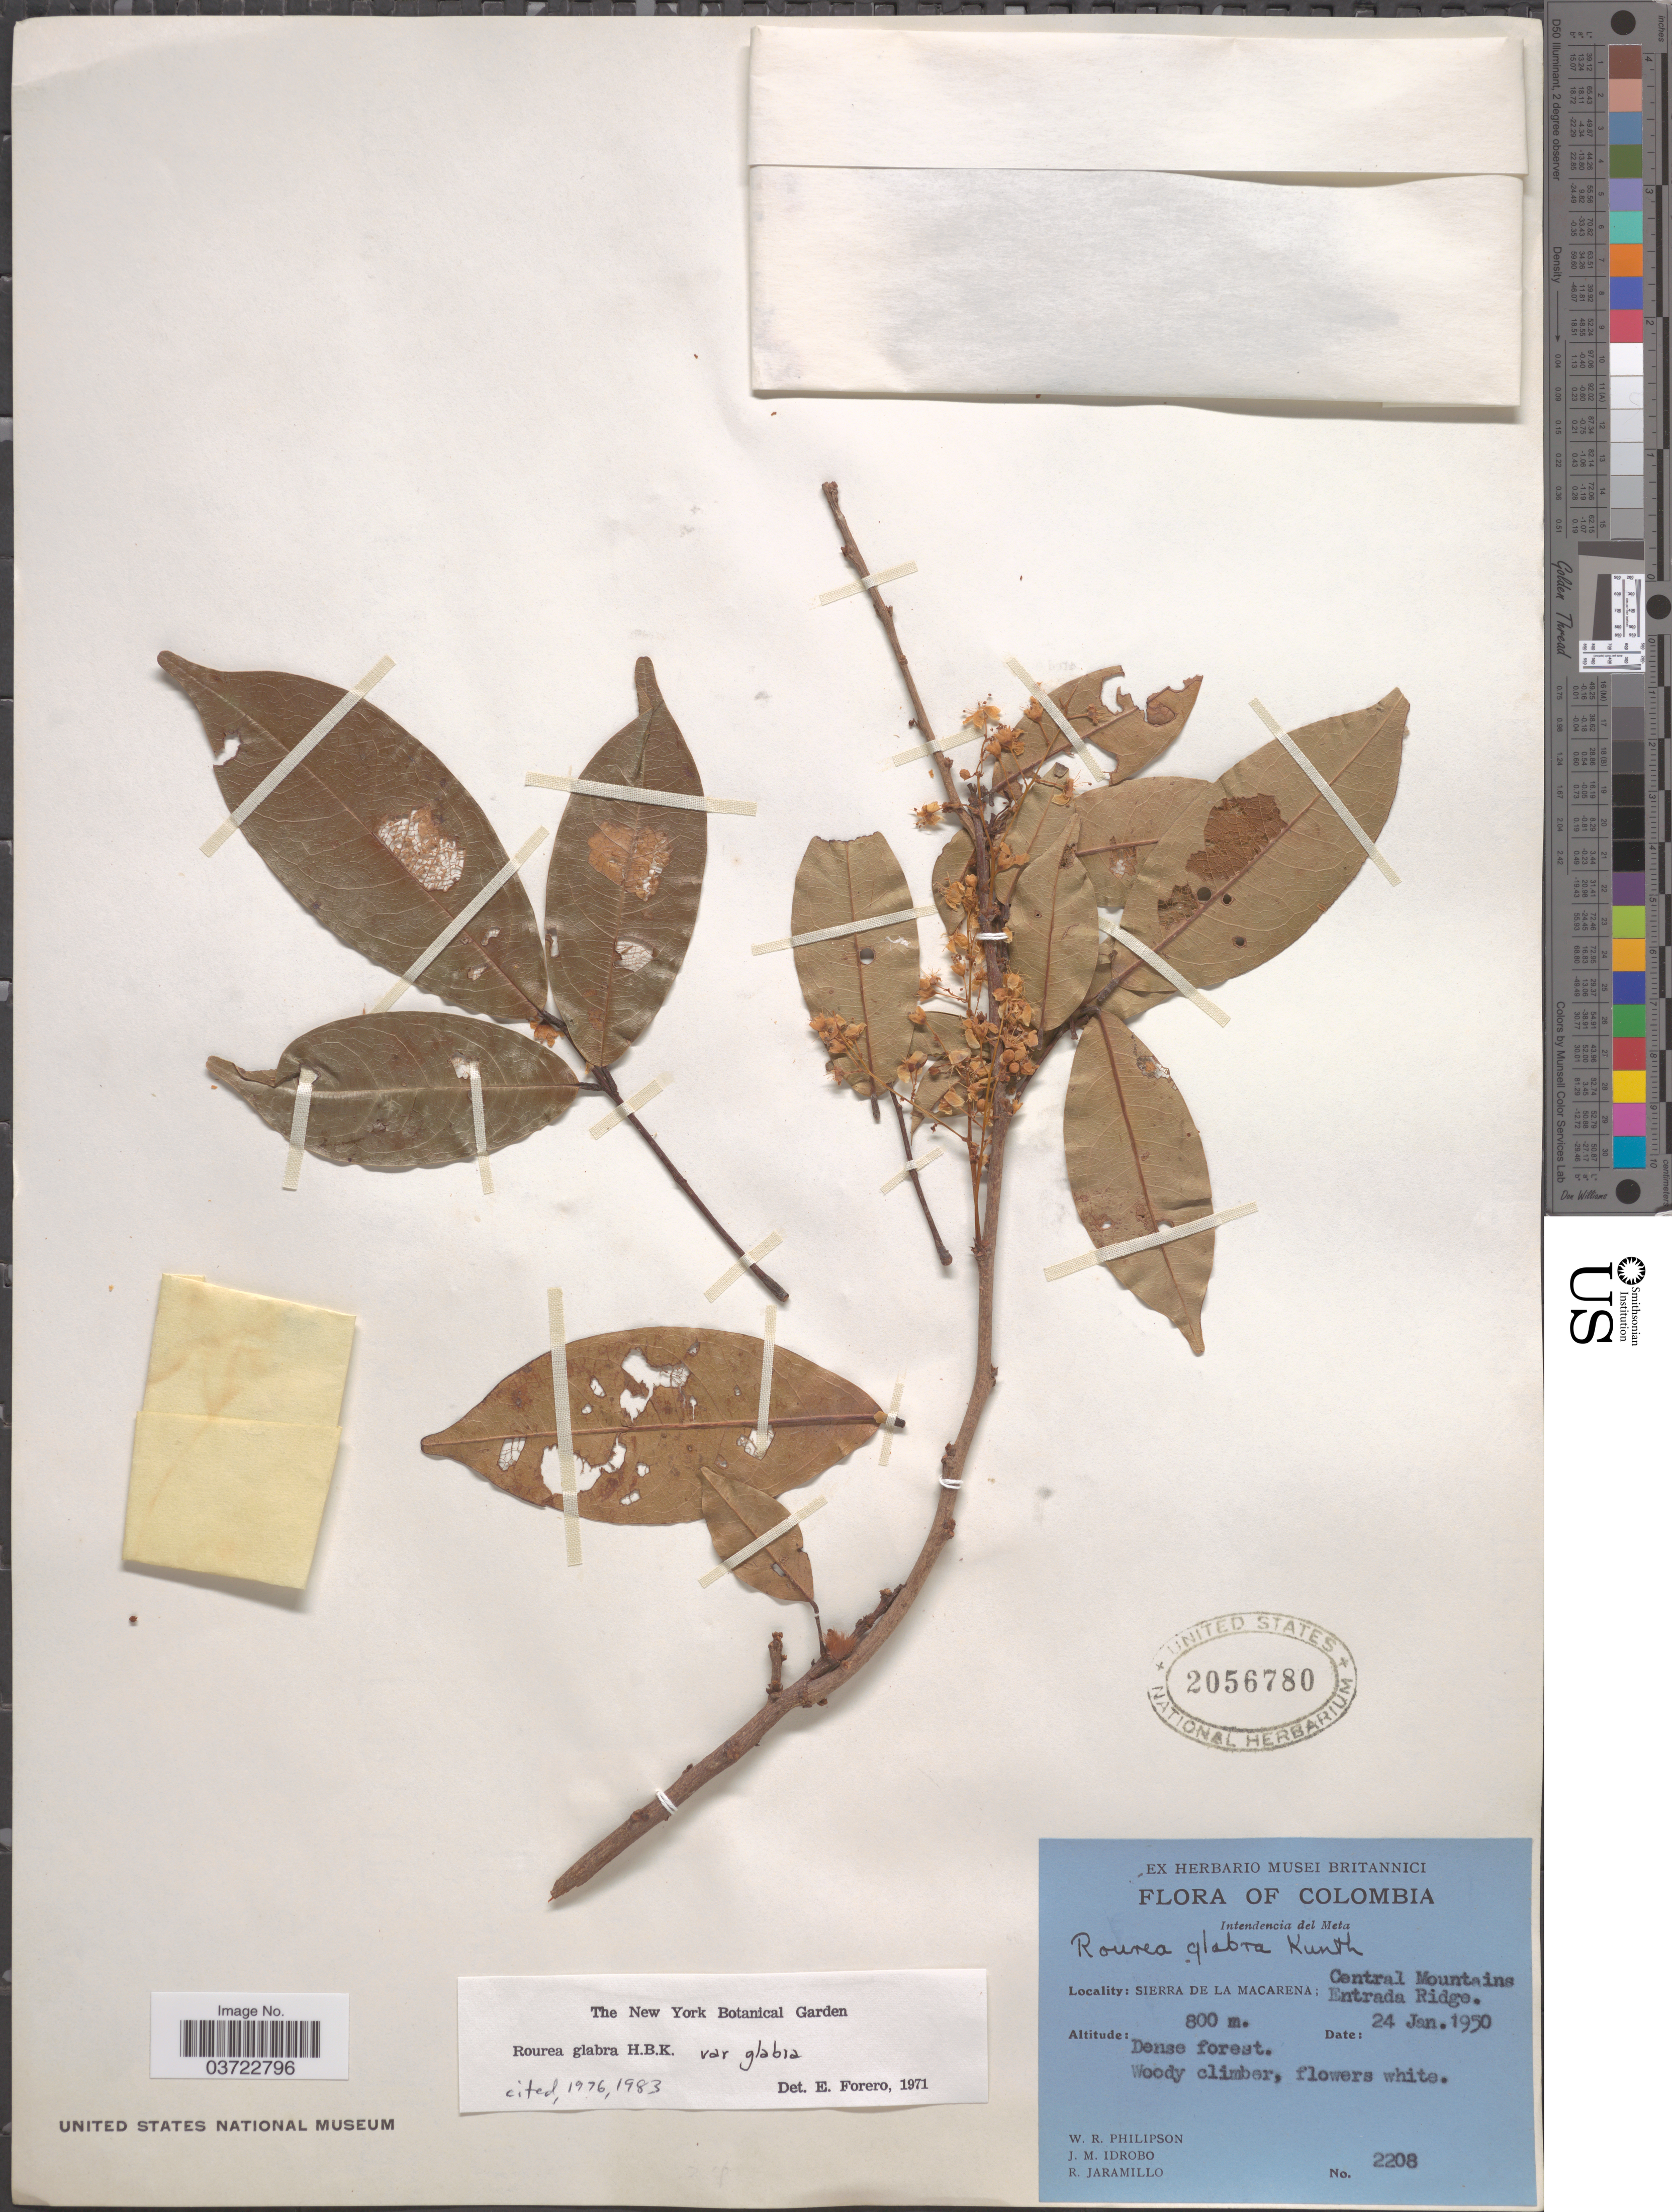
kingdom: Plantae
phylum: Tracheophyta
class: Magnoliopsida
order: Oxalidales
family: Connaraceae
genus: Rourea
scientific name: Rourea glabra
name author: Kunth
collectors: W. R. Philipson, J. M. Idrobo & R. Jaramillo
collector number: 2208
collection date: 1950-01-24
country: Colombia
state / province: Meta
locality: Intendencia del Meta. Sierra de La Macarena: Central Mountains Entrada Ridge.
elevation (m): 800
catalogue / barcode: US 2056780